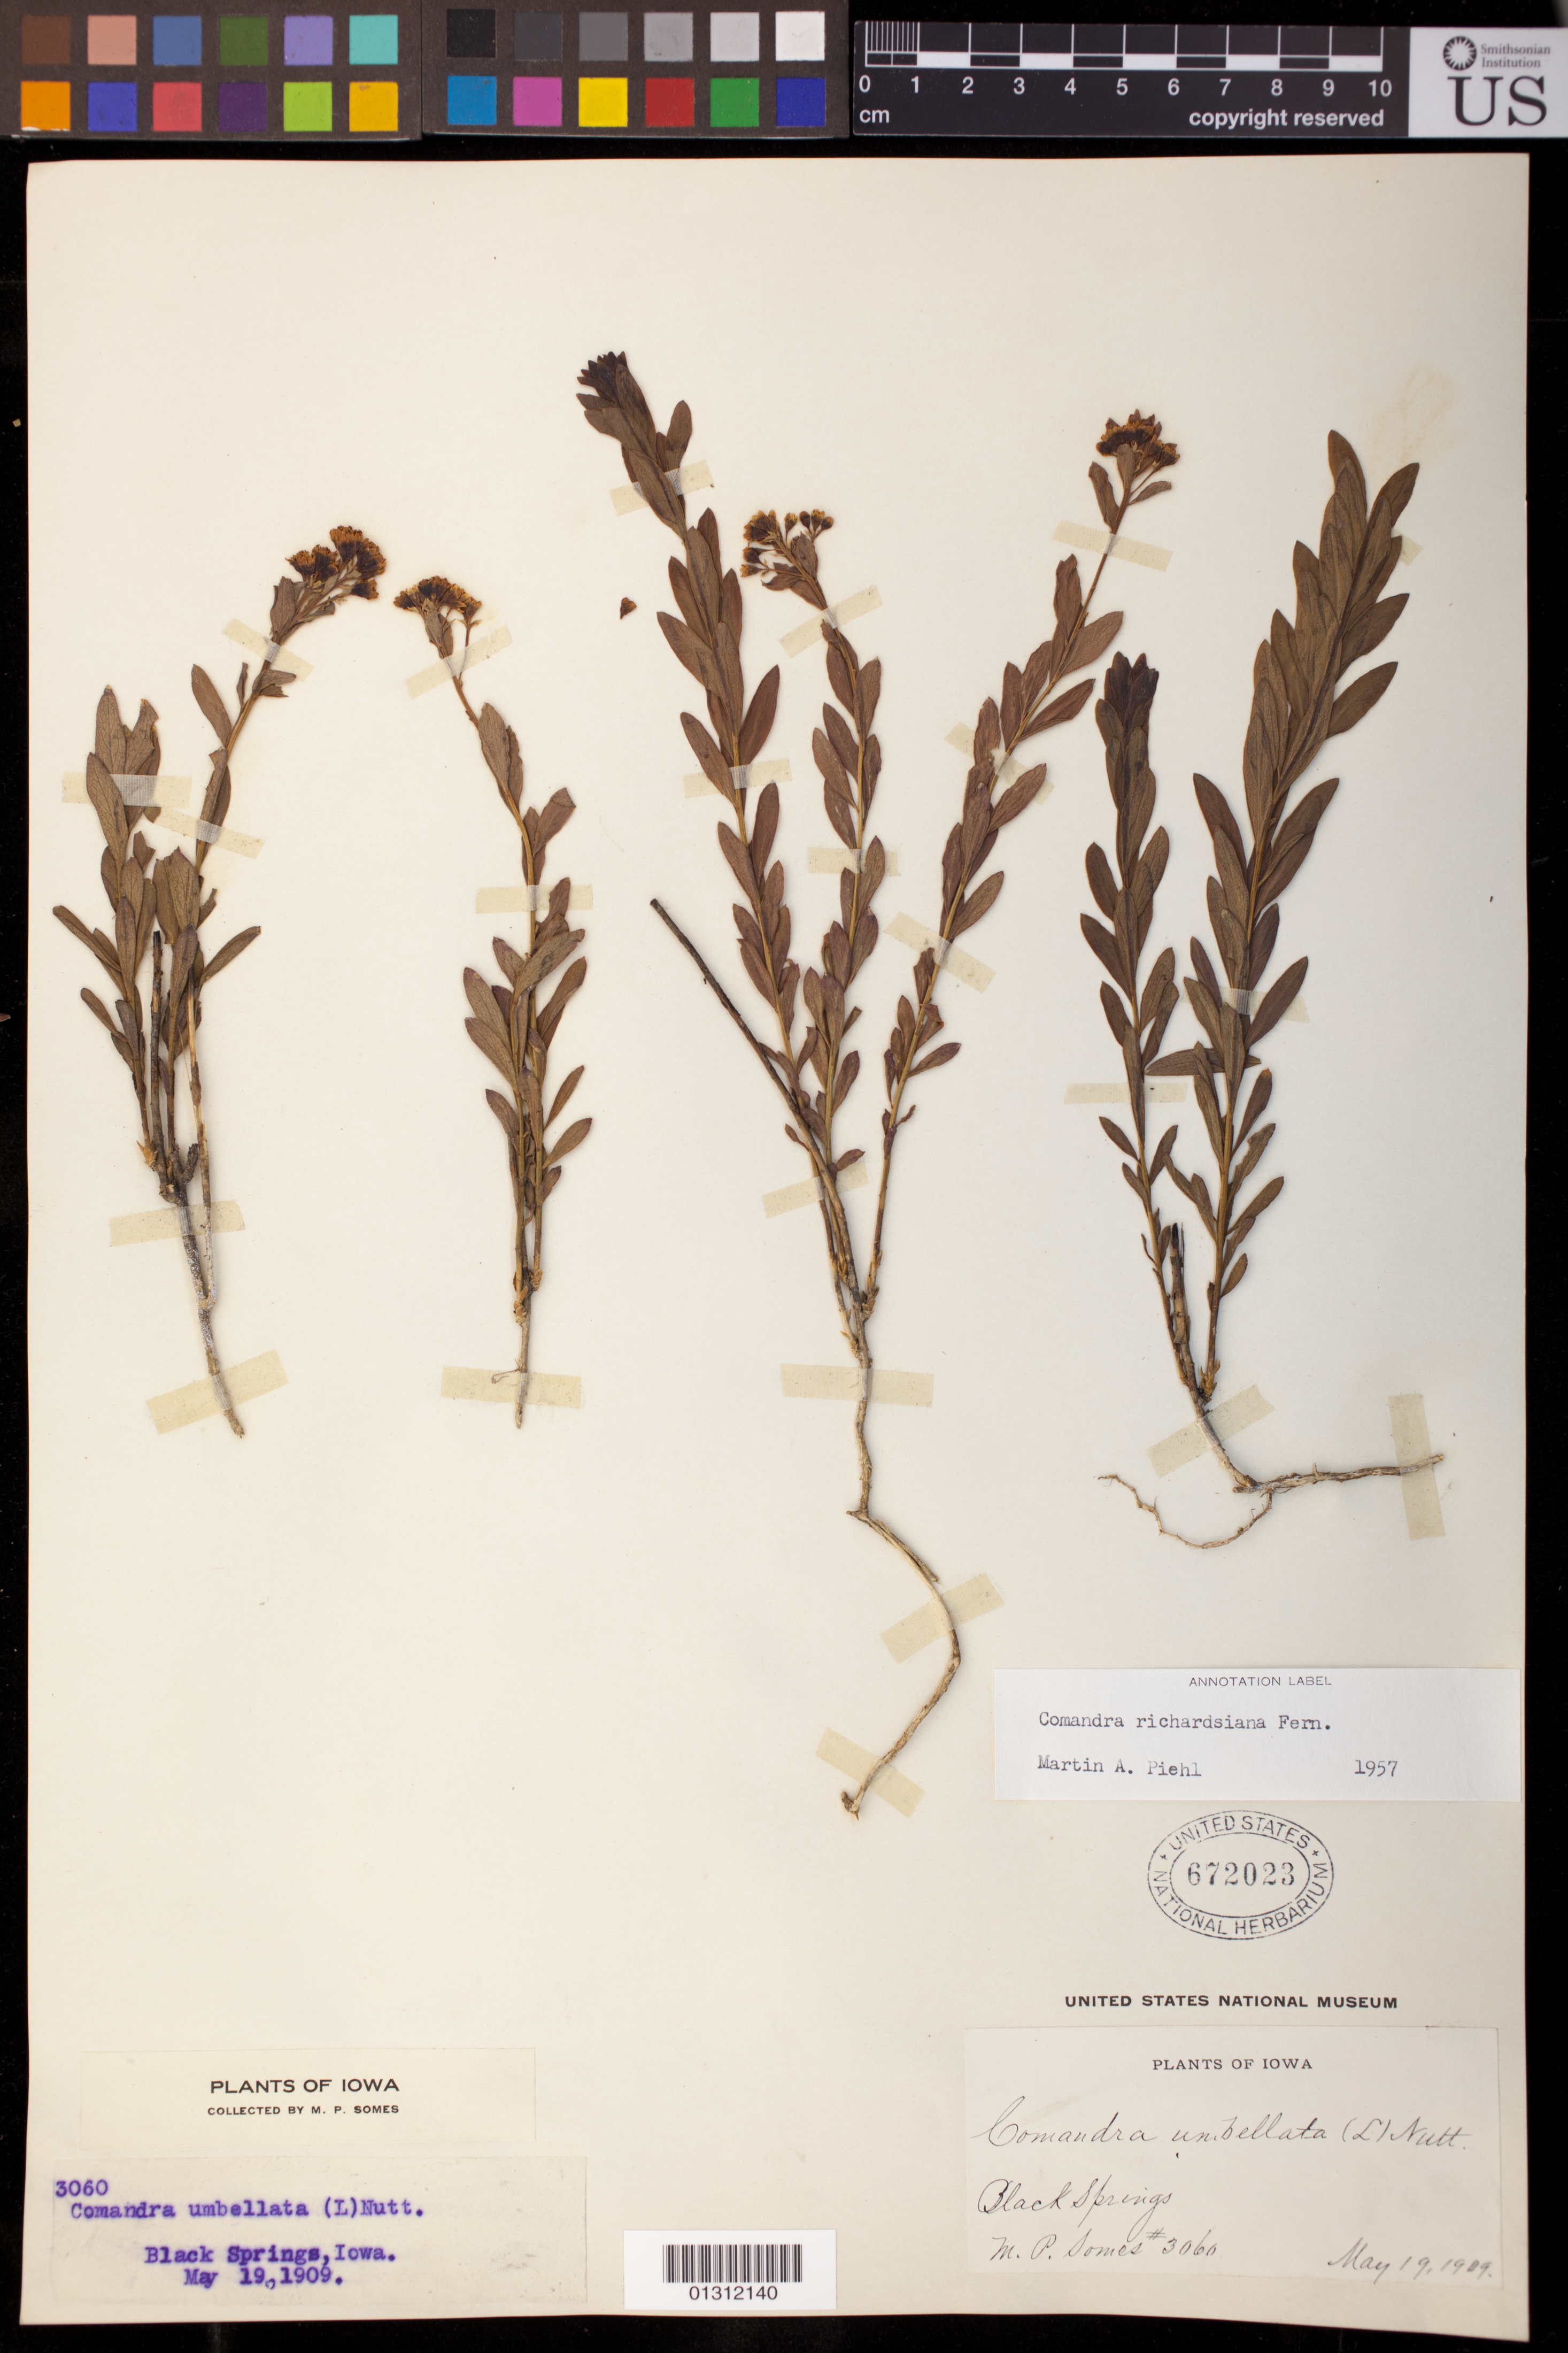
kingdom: Plantae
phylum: Tracheophyta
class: Magnoliopsida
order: Santalales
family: Comandraceae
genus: Comandra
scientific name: Comandra richardsiana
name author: Fernald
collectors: M. Somes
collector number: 3060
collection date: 1909-05-19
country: United States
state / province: Iowa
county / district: Des Moines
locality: Black Springs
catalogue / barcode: US 672023